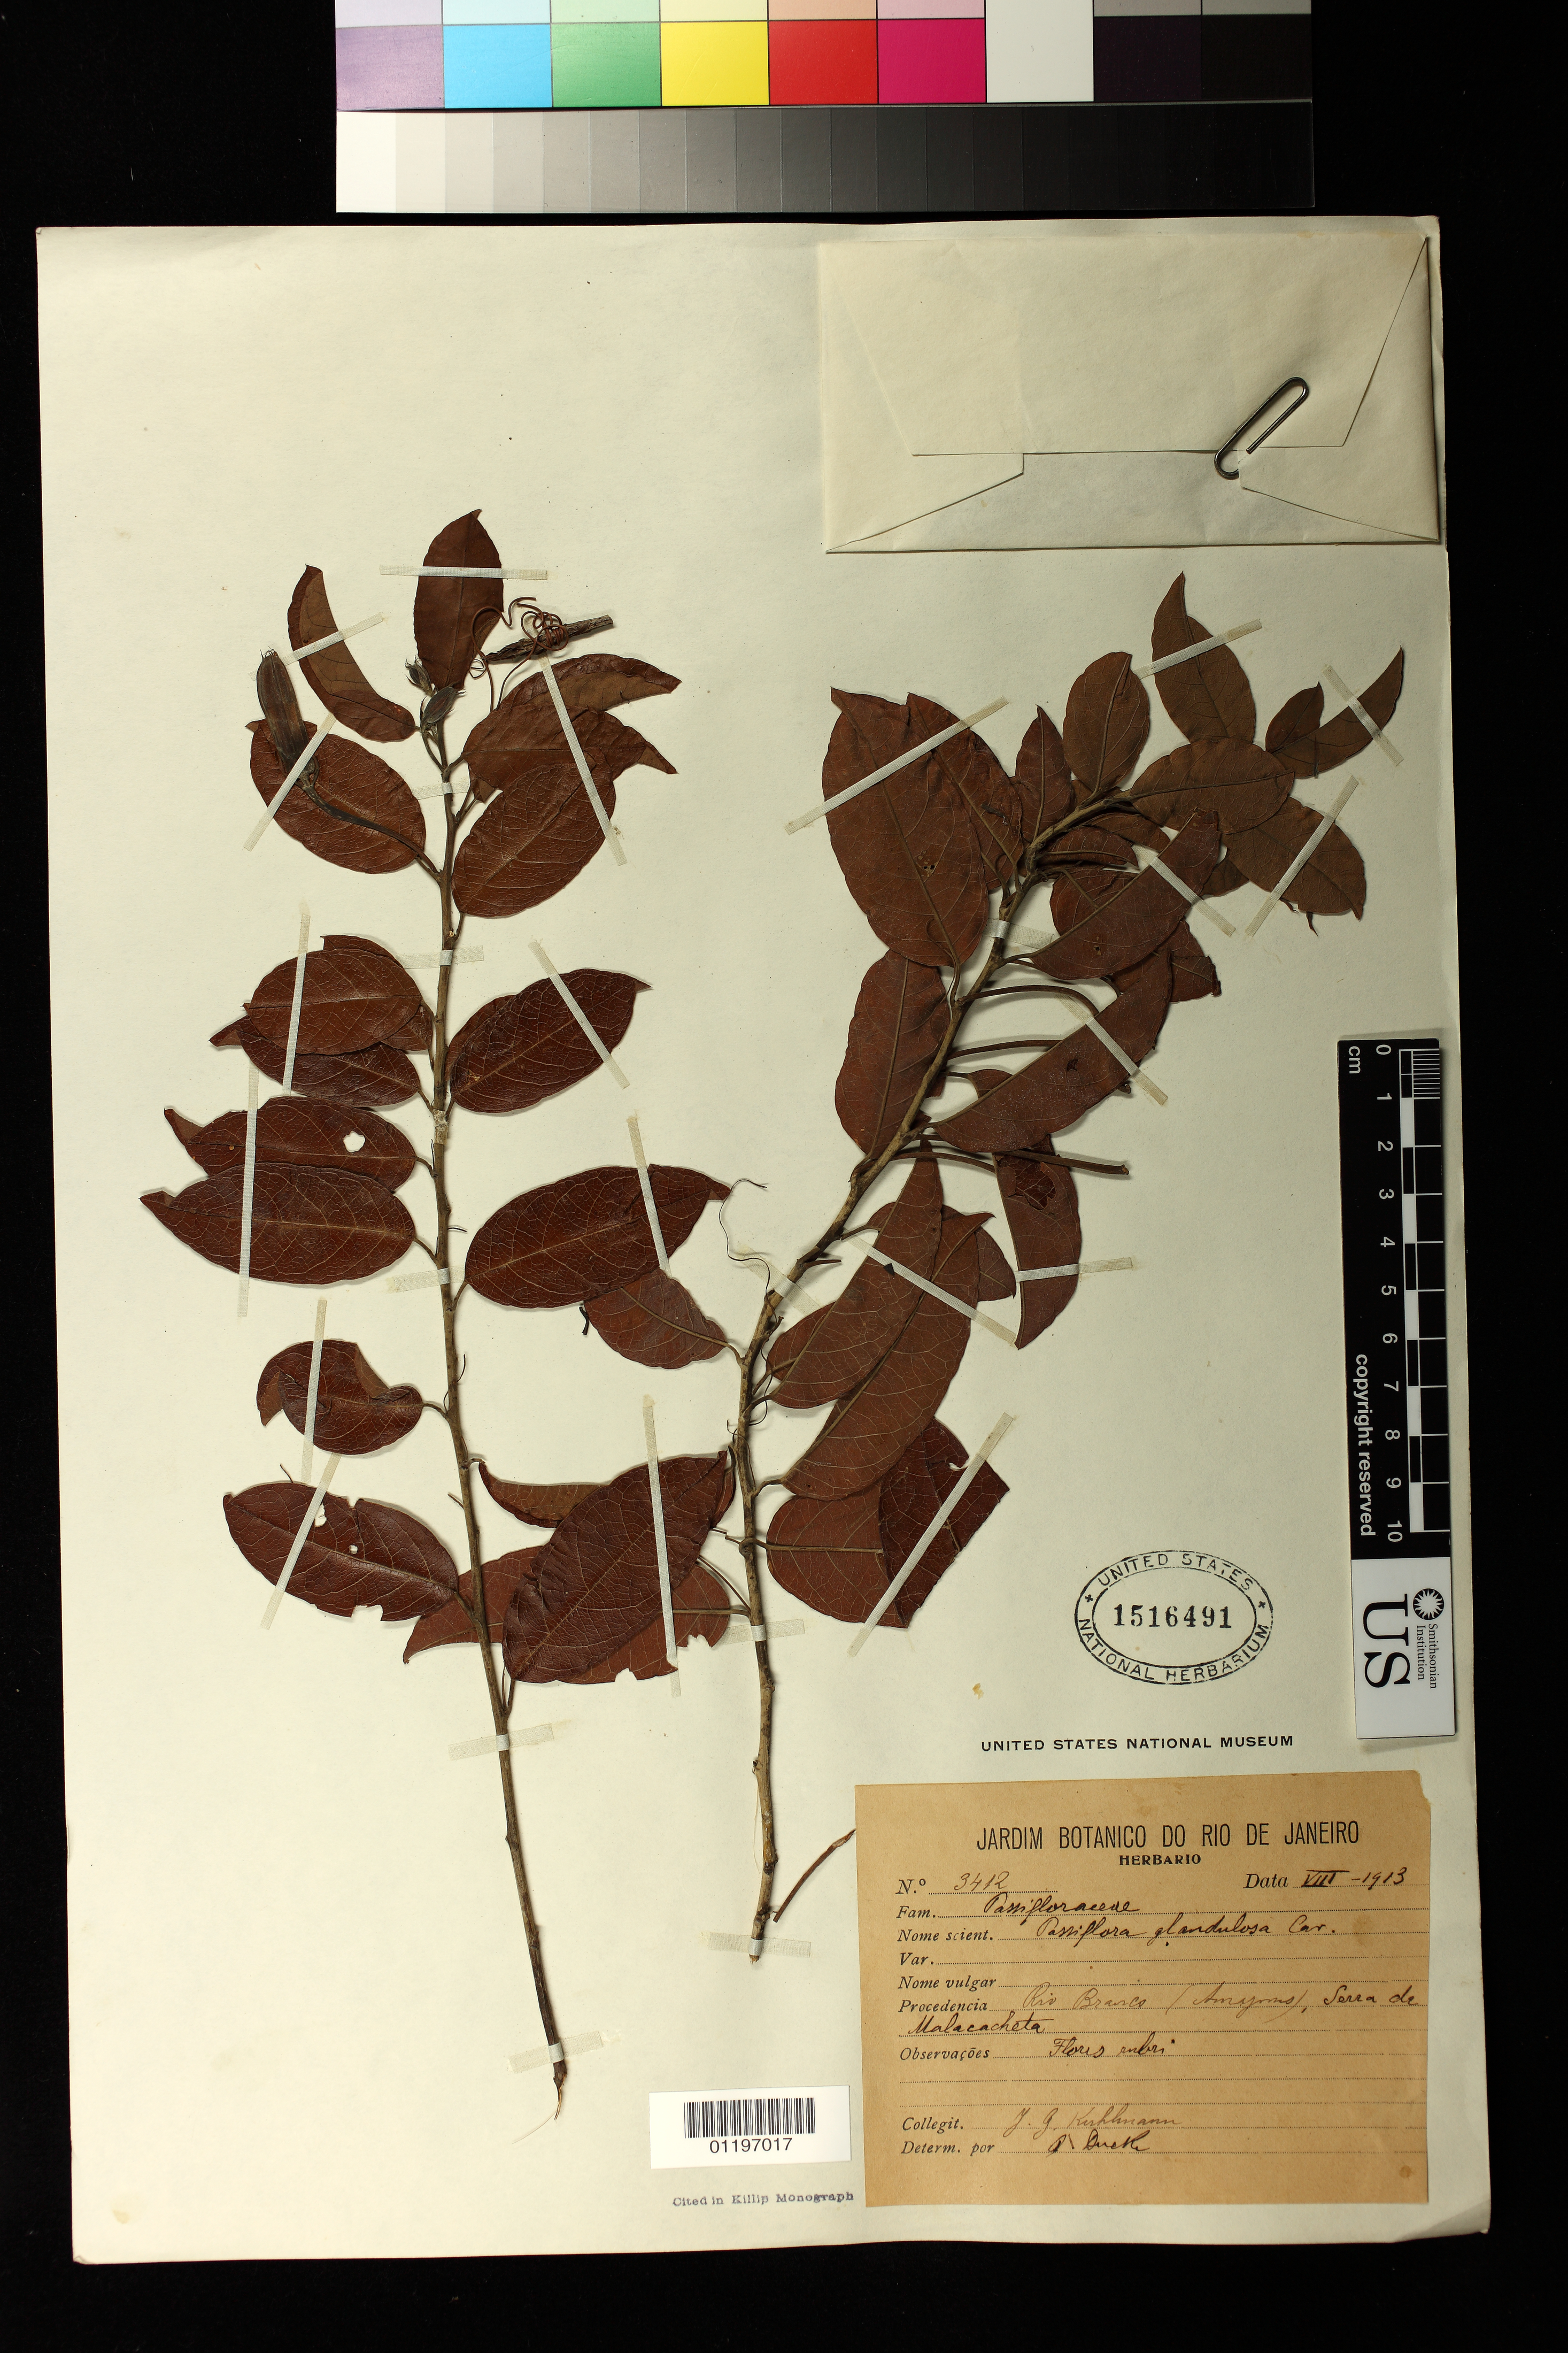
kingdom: Plantae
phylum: Tracheophyta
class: Magnoliopsida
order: Malpighiales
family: Passifloraceae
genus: Passiflora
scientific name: Passiflora glandulosa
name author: Cav.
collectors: J. G. Kuhlmann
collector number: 3412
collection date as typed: Aug 1913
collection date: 1913-08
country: Brazil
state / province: Amazonas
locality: Rio Branco (Amazonas) Serca de Malacacheta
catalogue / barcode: US 1516491